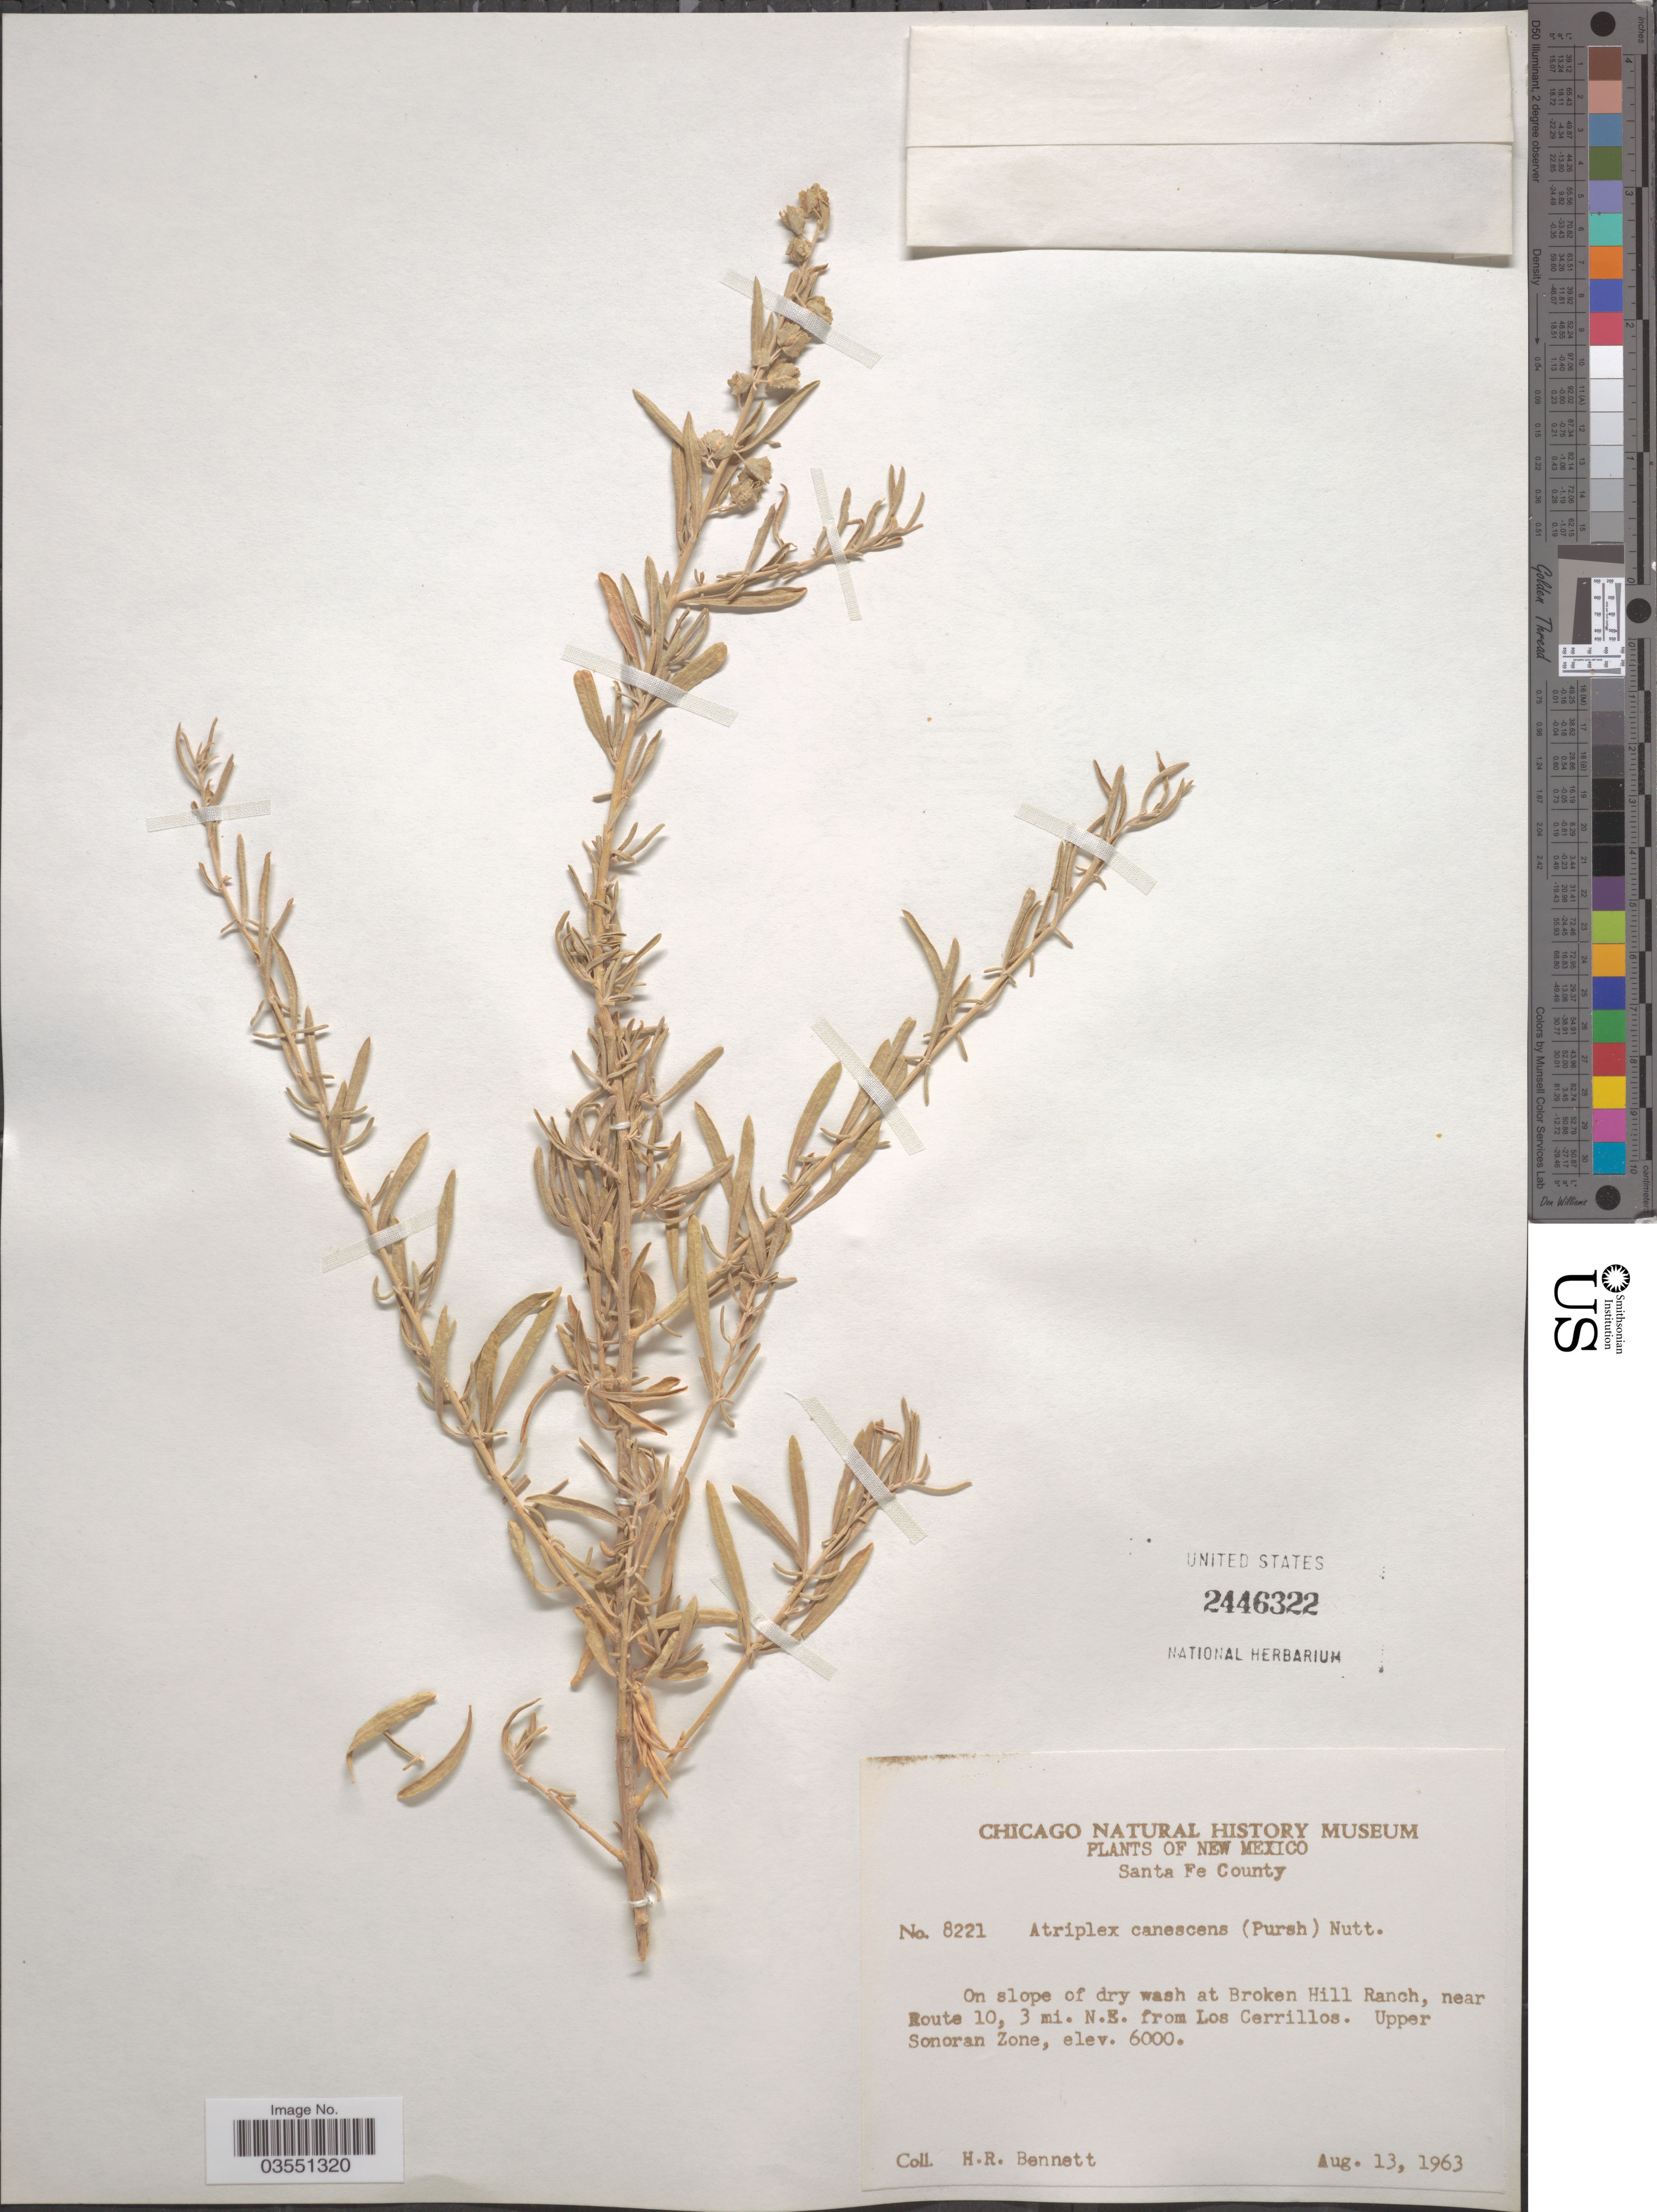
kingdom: Plantae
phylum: Tracheophyta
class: Magnoliopsida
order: Caryophyllales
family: Amaranthaceae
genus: Atriplex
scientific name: Atriplex canescens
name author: (Pursh) Nutt.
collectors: H. R. Bennett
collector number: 8221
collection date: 1963-08-13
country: United States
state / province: New Mexico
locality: Santa Fe County. On slope of dry wash at Broken Hill Ranch, near Route 10, 3 mi. N.E. from Los Cerrillos. Upper Sonoran Zone.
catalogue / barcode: US 2446322